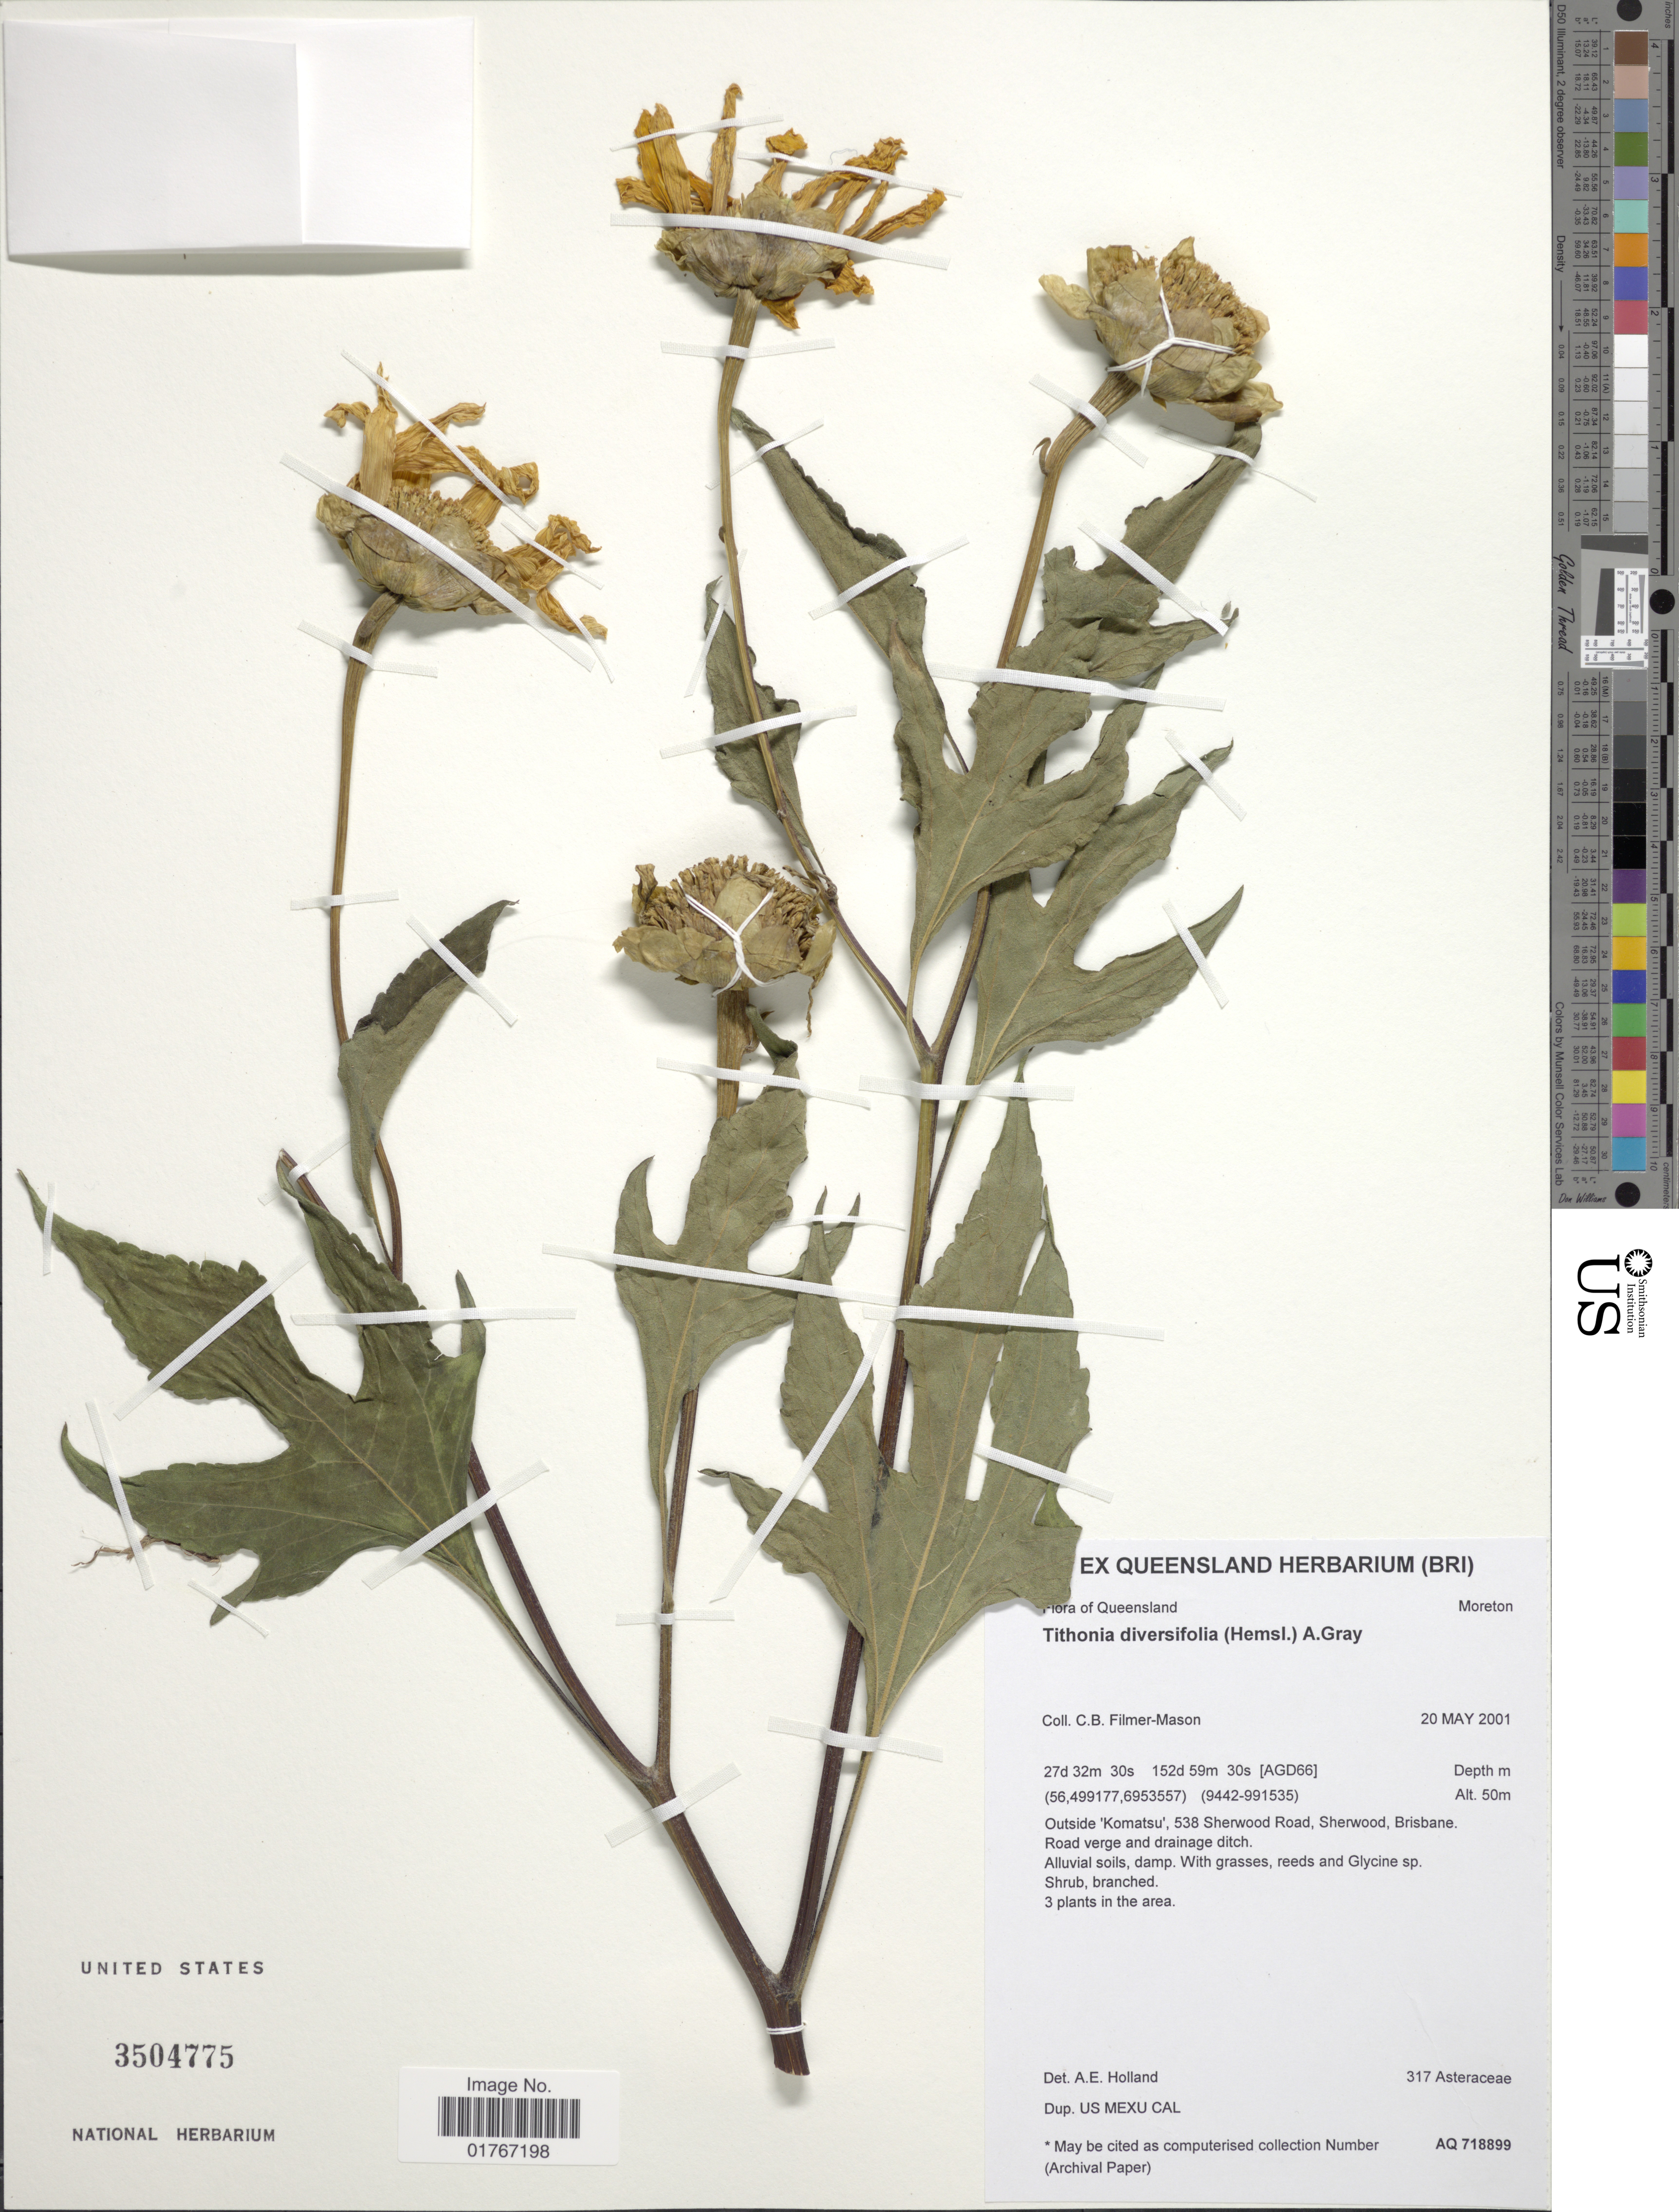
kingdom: Plantae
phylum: Tracheophyta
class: Magnoliopsida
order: Asterales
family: Asteraceae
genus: Tithonia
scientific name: Tithonia diversifolia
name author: (Hemsl.) A. Gray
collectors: C. Filmer-Mason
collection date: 2001-05-20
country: Australia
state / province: Queensland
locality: Moreton, Outside 'Komatsu', 538 Sherwood Road, Sherwood, brisbane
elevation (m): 50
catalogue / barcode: US 3504775